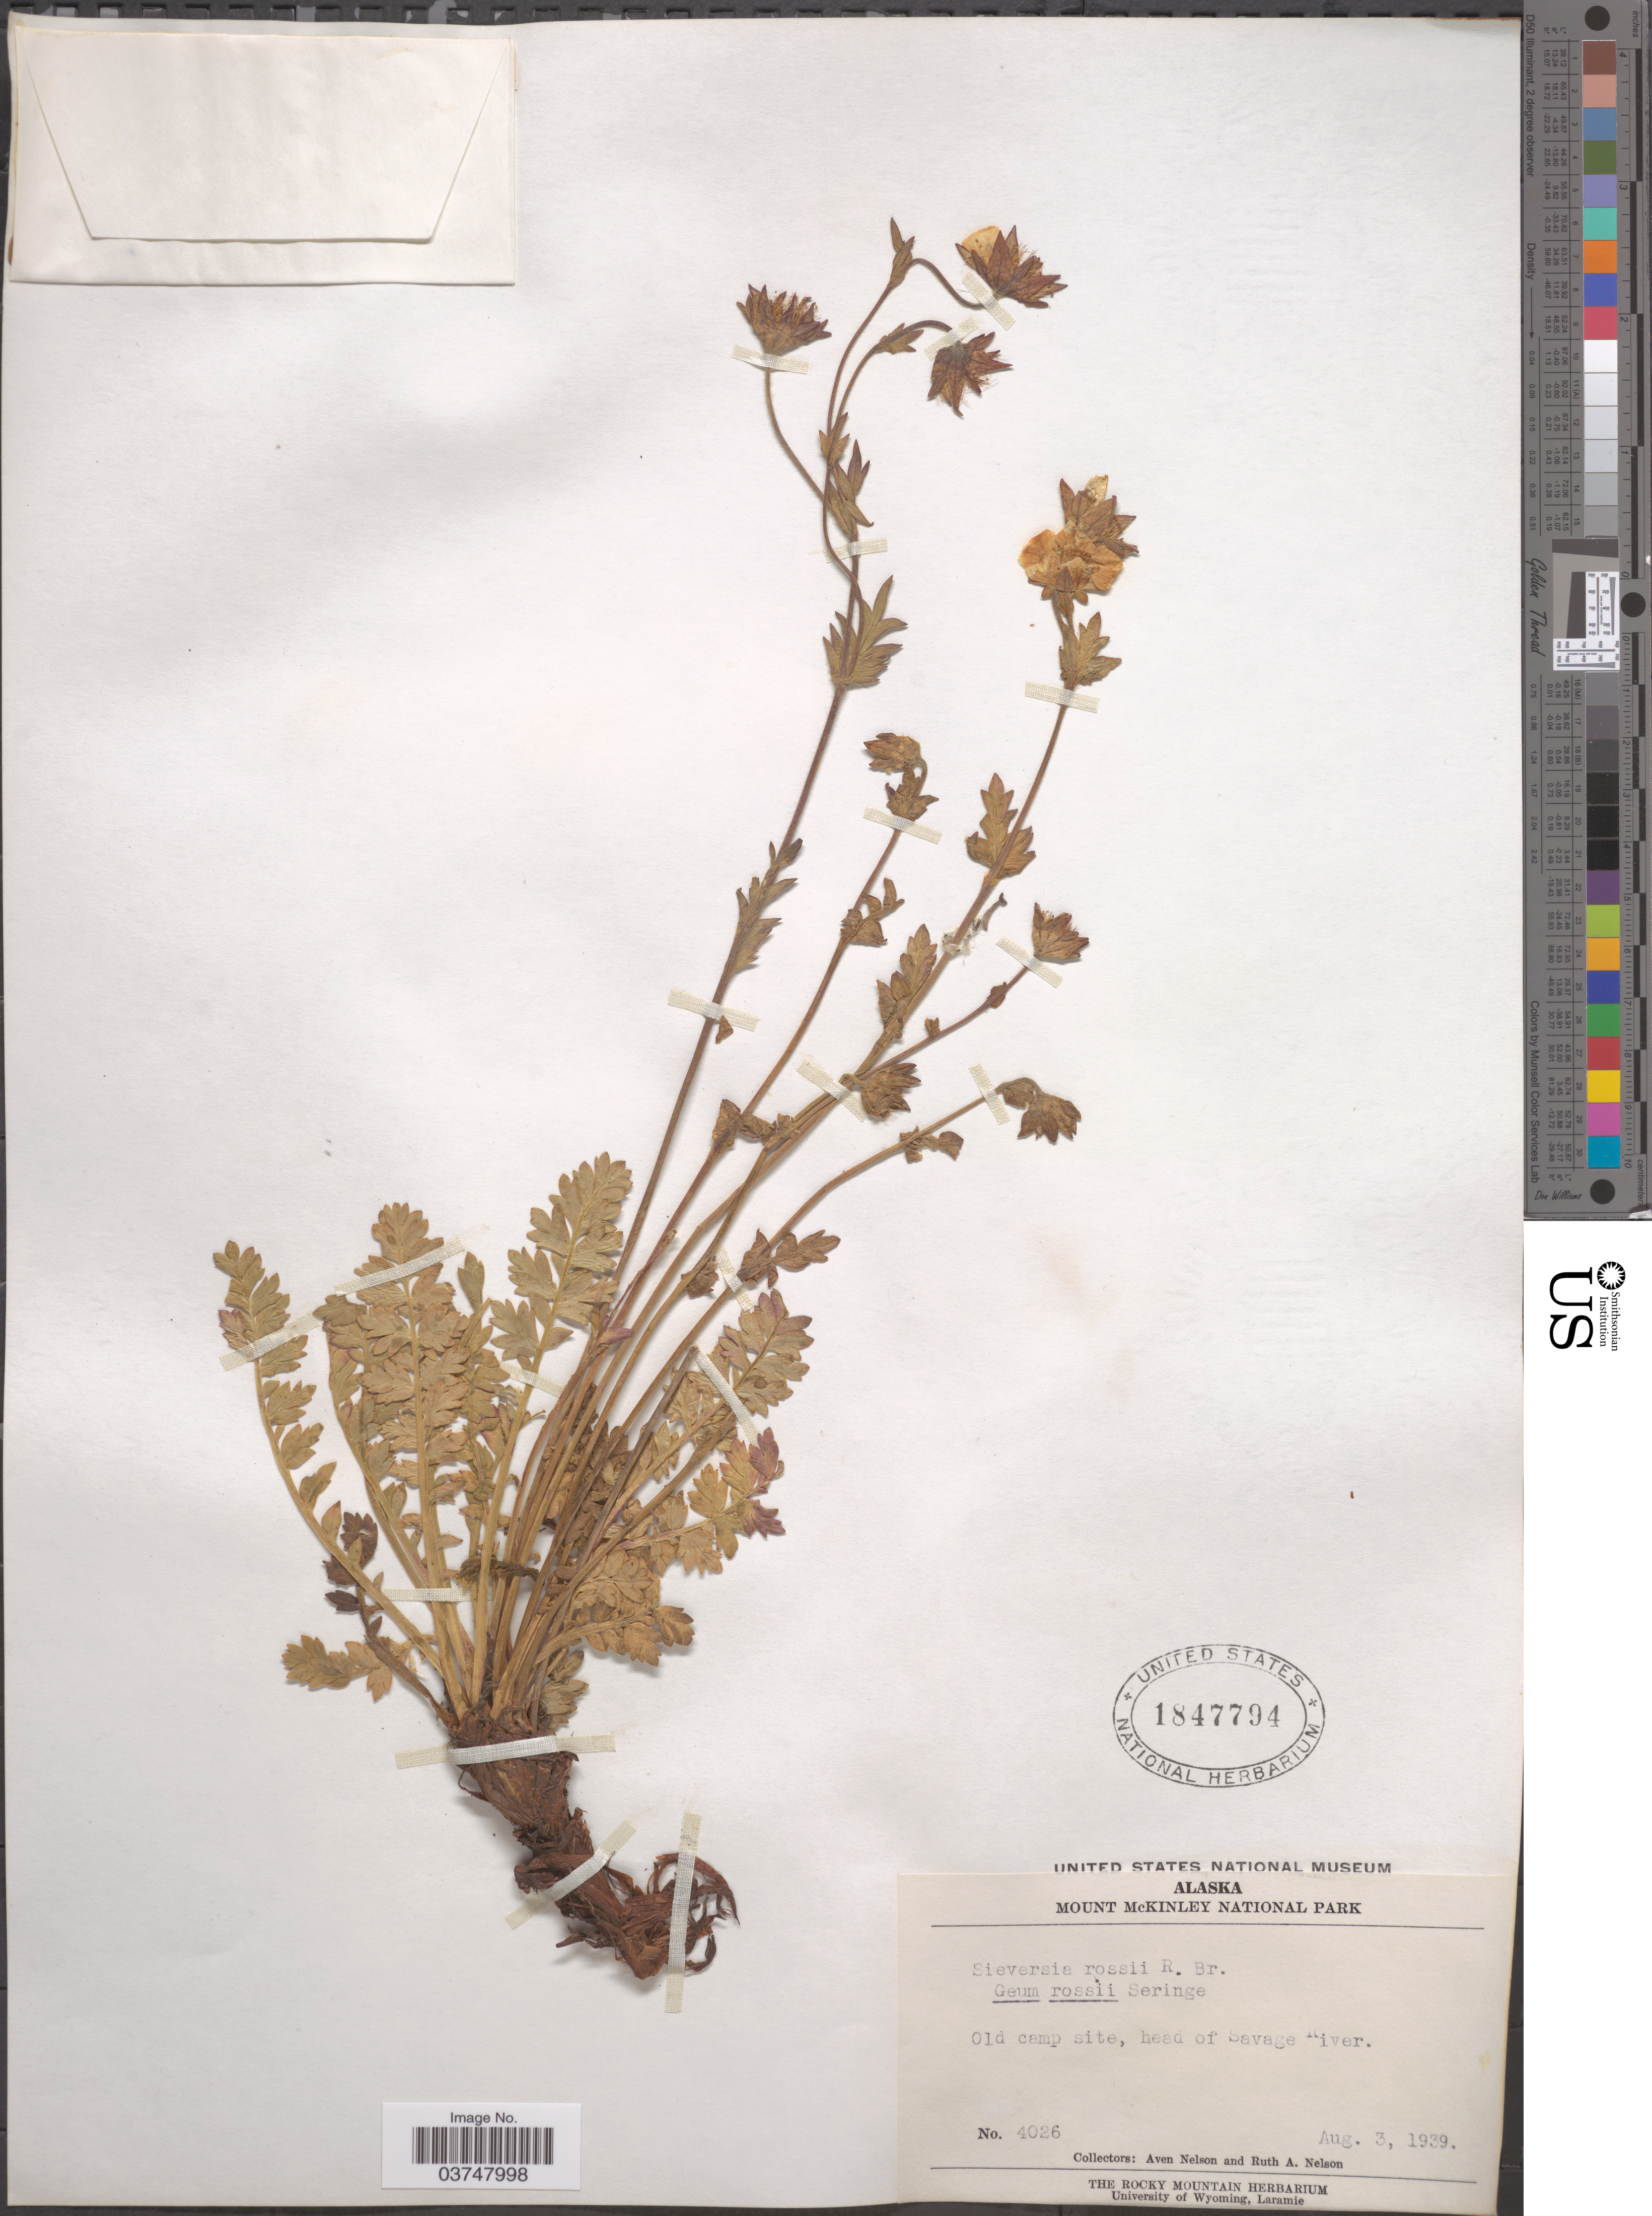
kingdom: Plantae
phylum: Tracheophyta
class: Magnoliopsida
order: Rosales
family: Rosaceae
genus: Geum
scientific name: Geum rossii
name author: (R. Br.) Ser.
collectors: A. Nelson & R. A. Nelson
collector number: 4026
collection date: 1939-08-03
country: United States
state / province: Alaska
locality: Mount McKinley National Park. Old camp site, head of Savage River.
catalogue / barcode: US 1847794